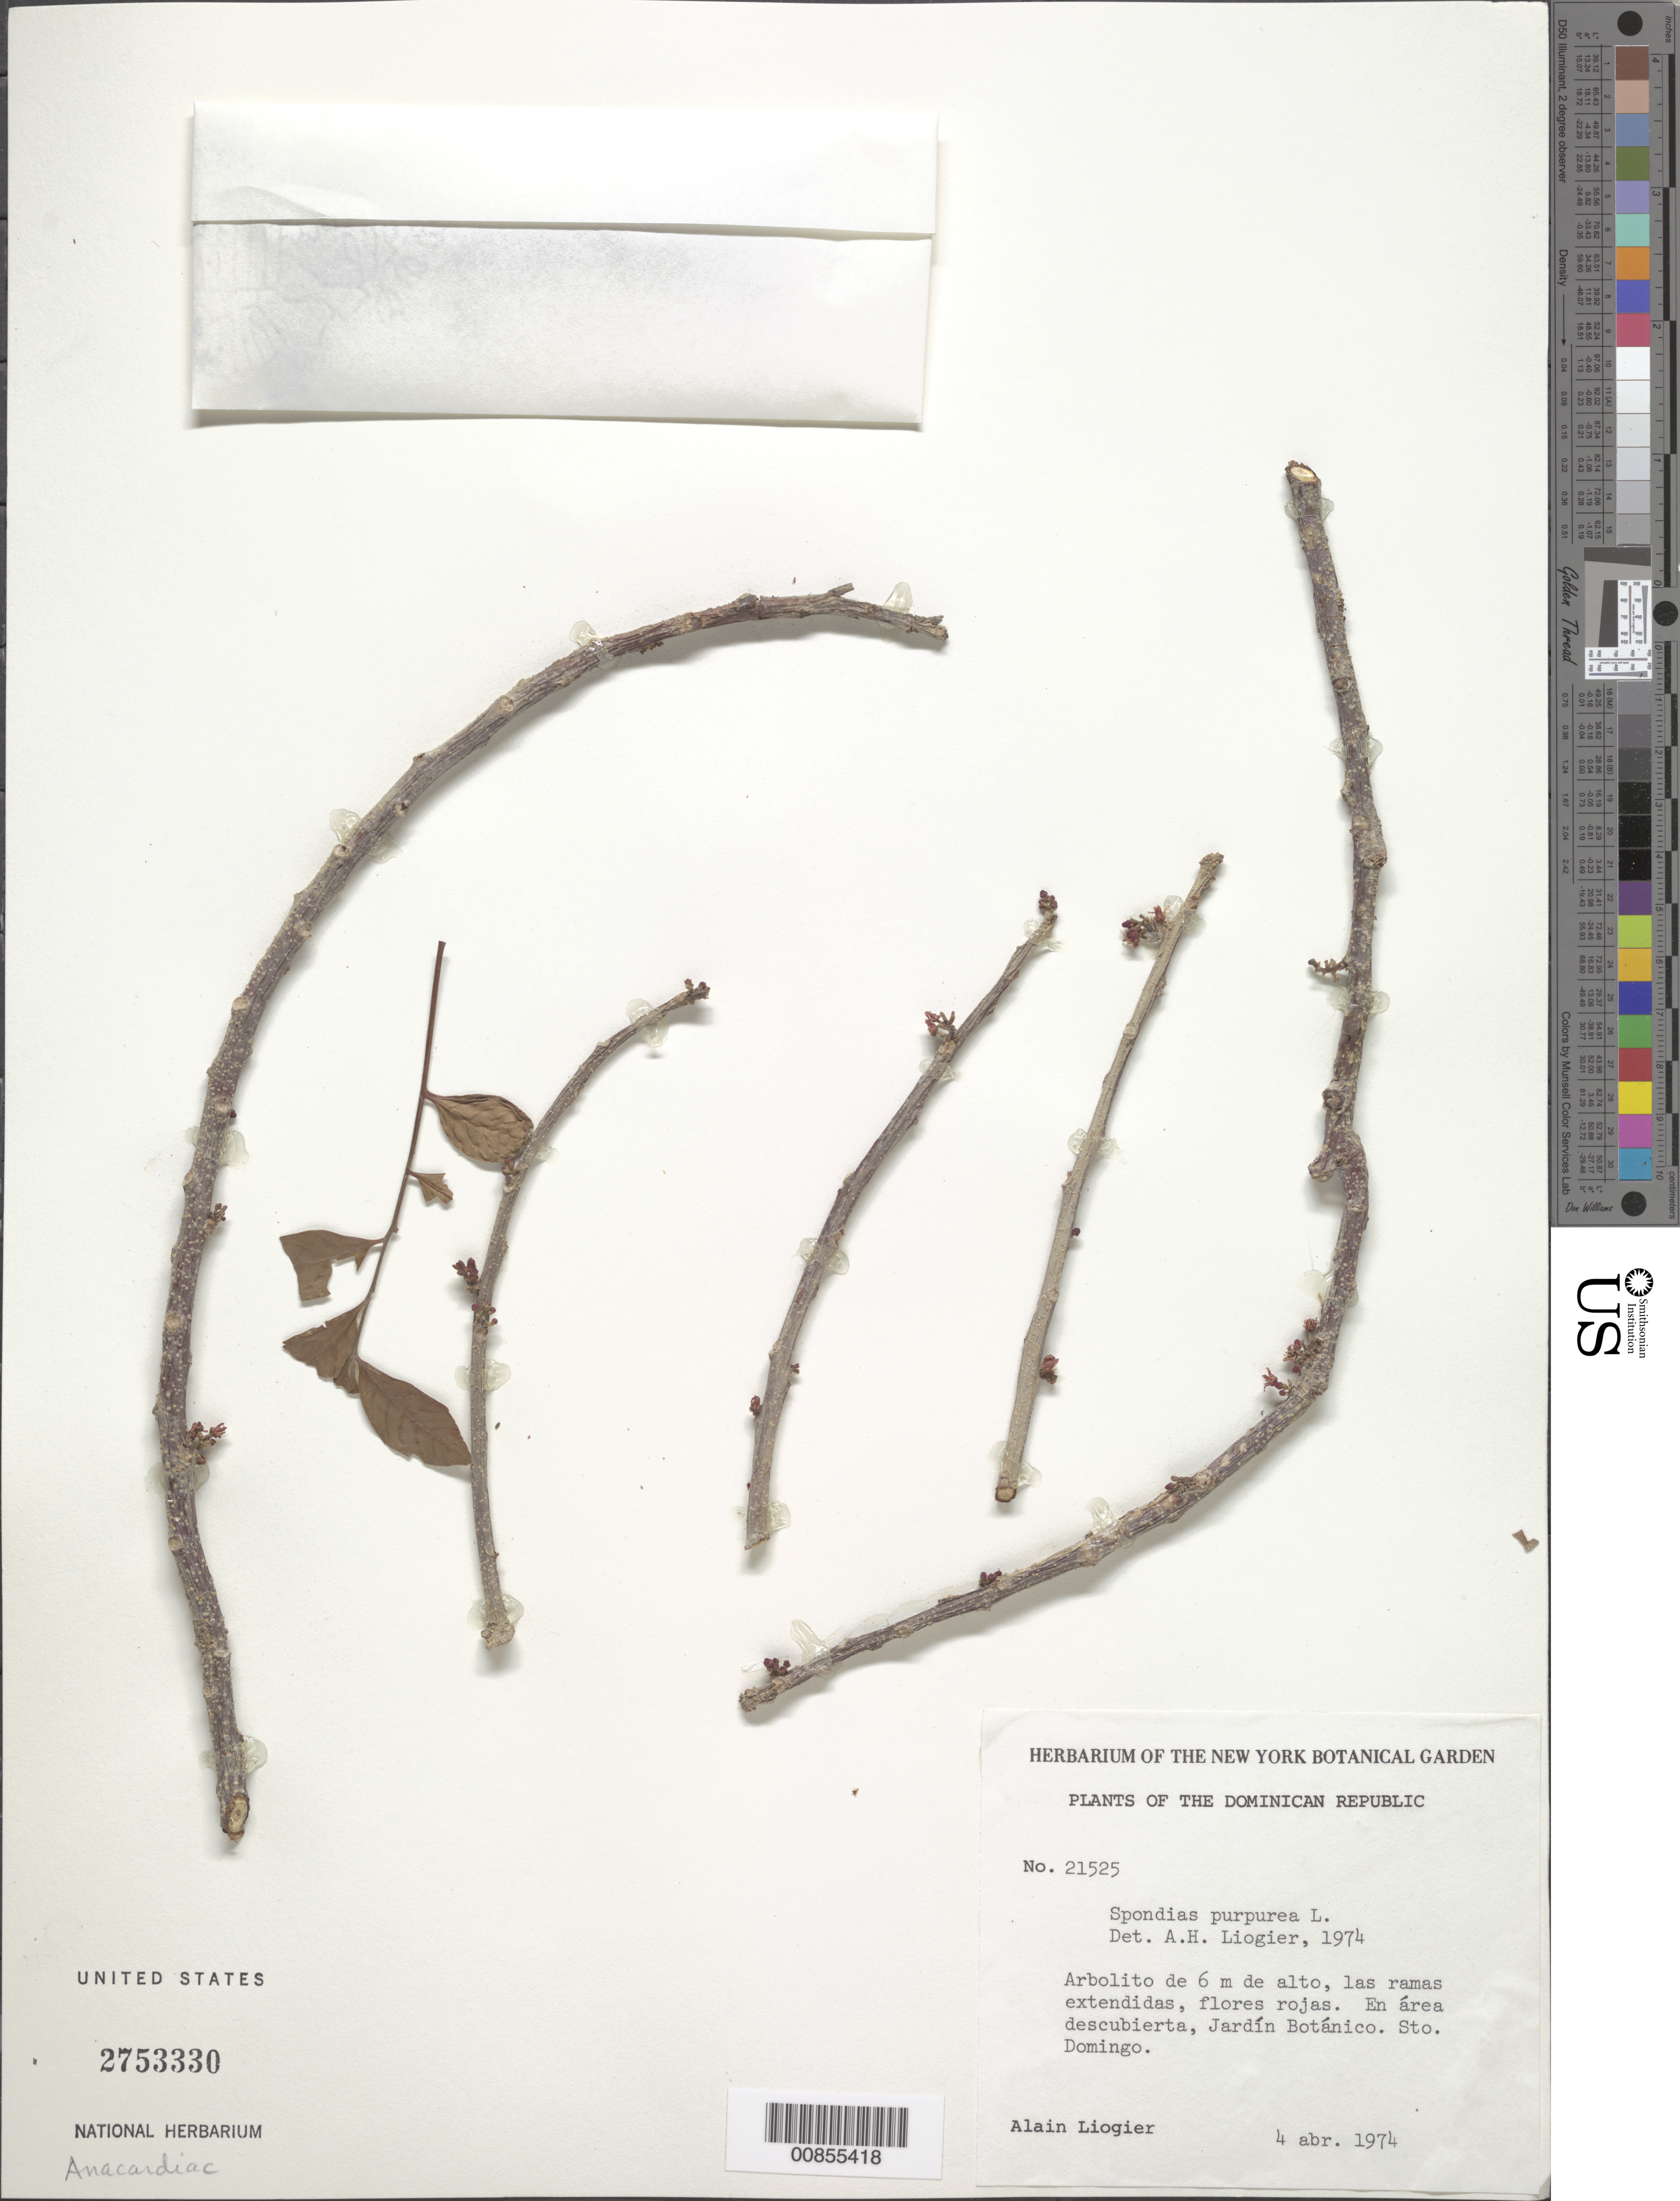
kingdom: Plantae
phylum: Tracheophyta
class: Magnoliopsida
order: Sapindales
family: Anacardiaceae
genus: Spondias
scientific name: Spondias purpurea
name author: L.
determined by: Mitchell, J. D.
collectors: A. H. Liogier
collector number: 21525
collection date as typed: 04 Apr 1974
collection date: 1974-04-04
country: Dominican Republic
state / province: Distrito Nacional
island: Hispaniola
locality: Santo Domingo, Jardín Botánico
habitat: En área descubierta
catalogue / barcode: US 2753330